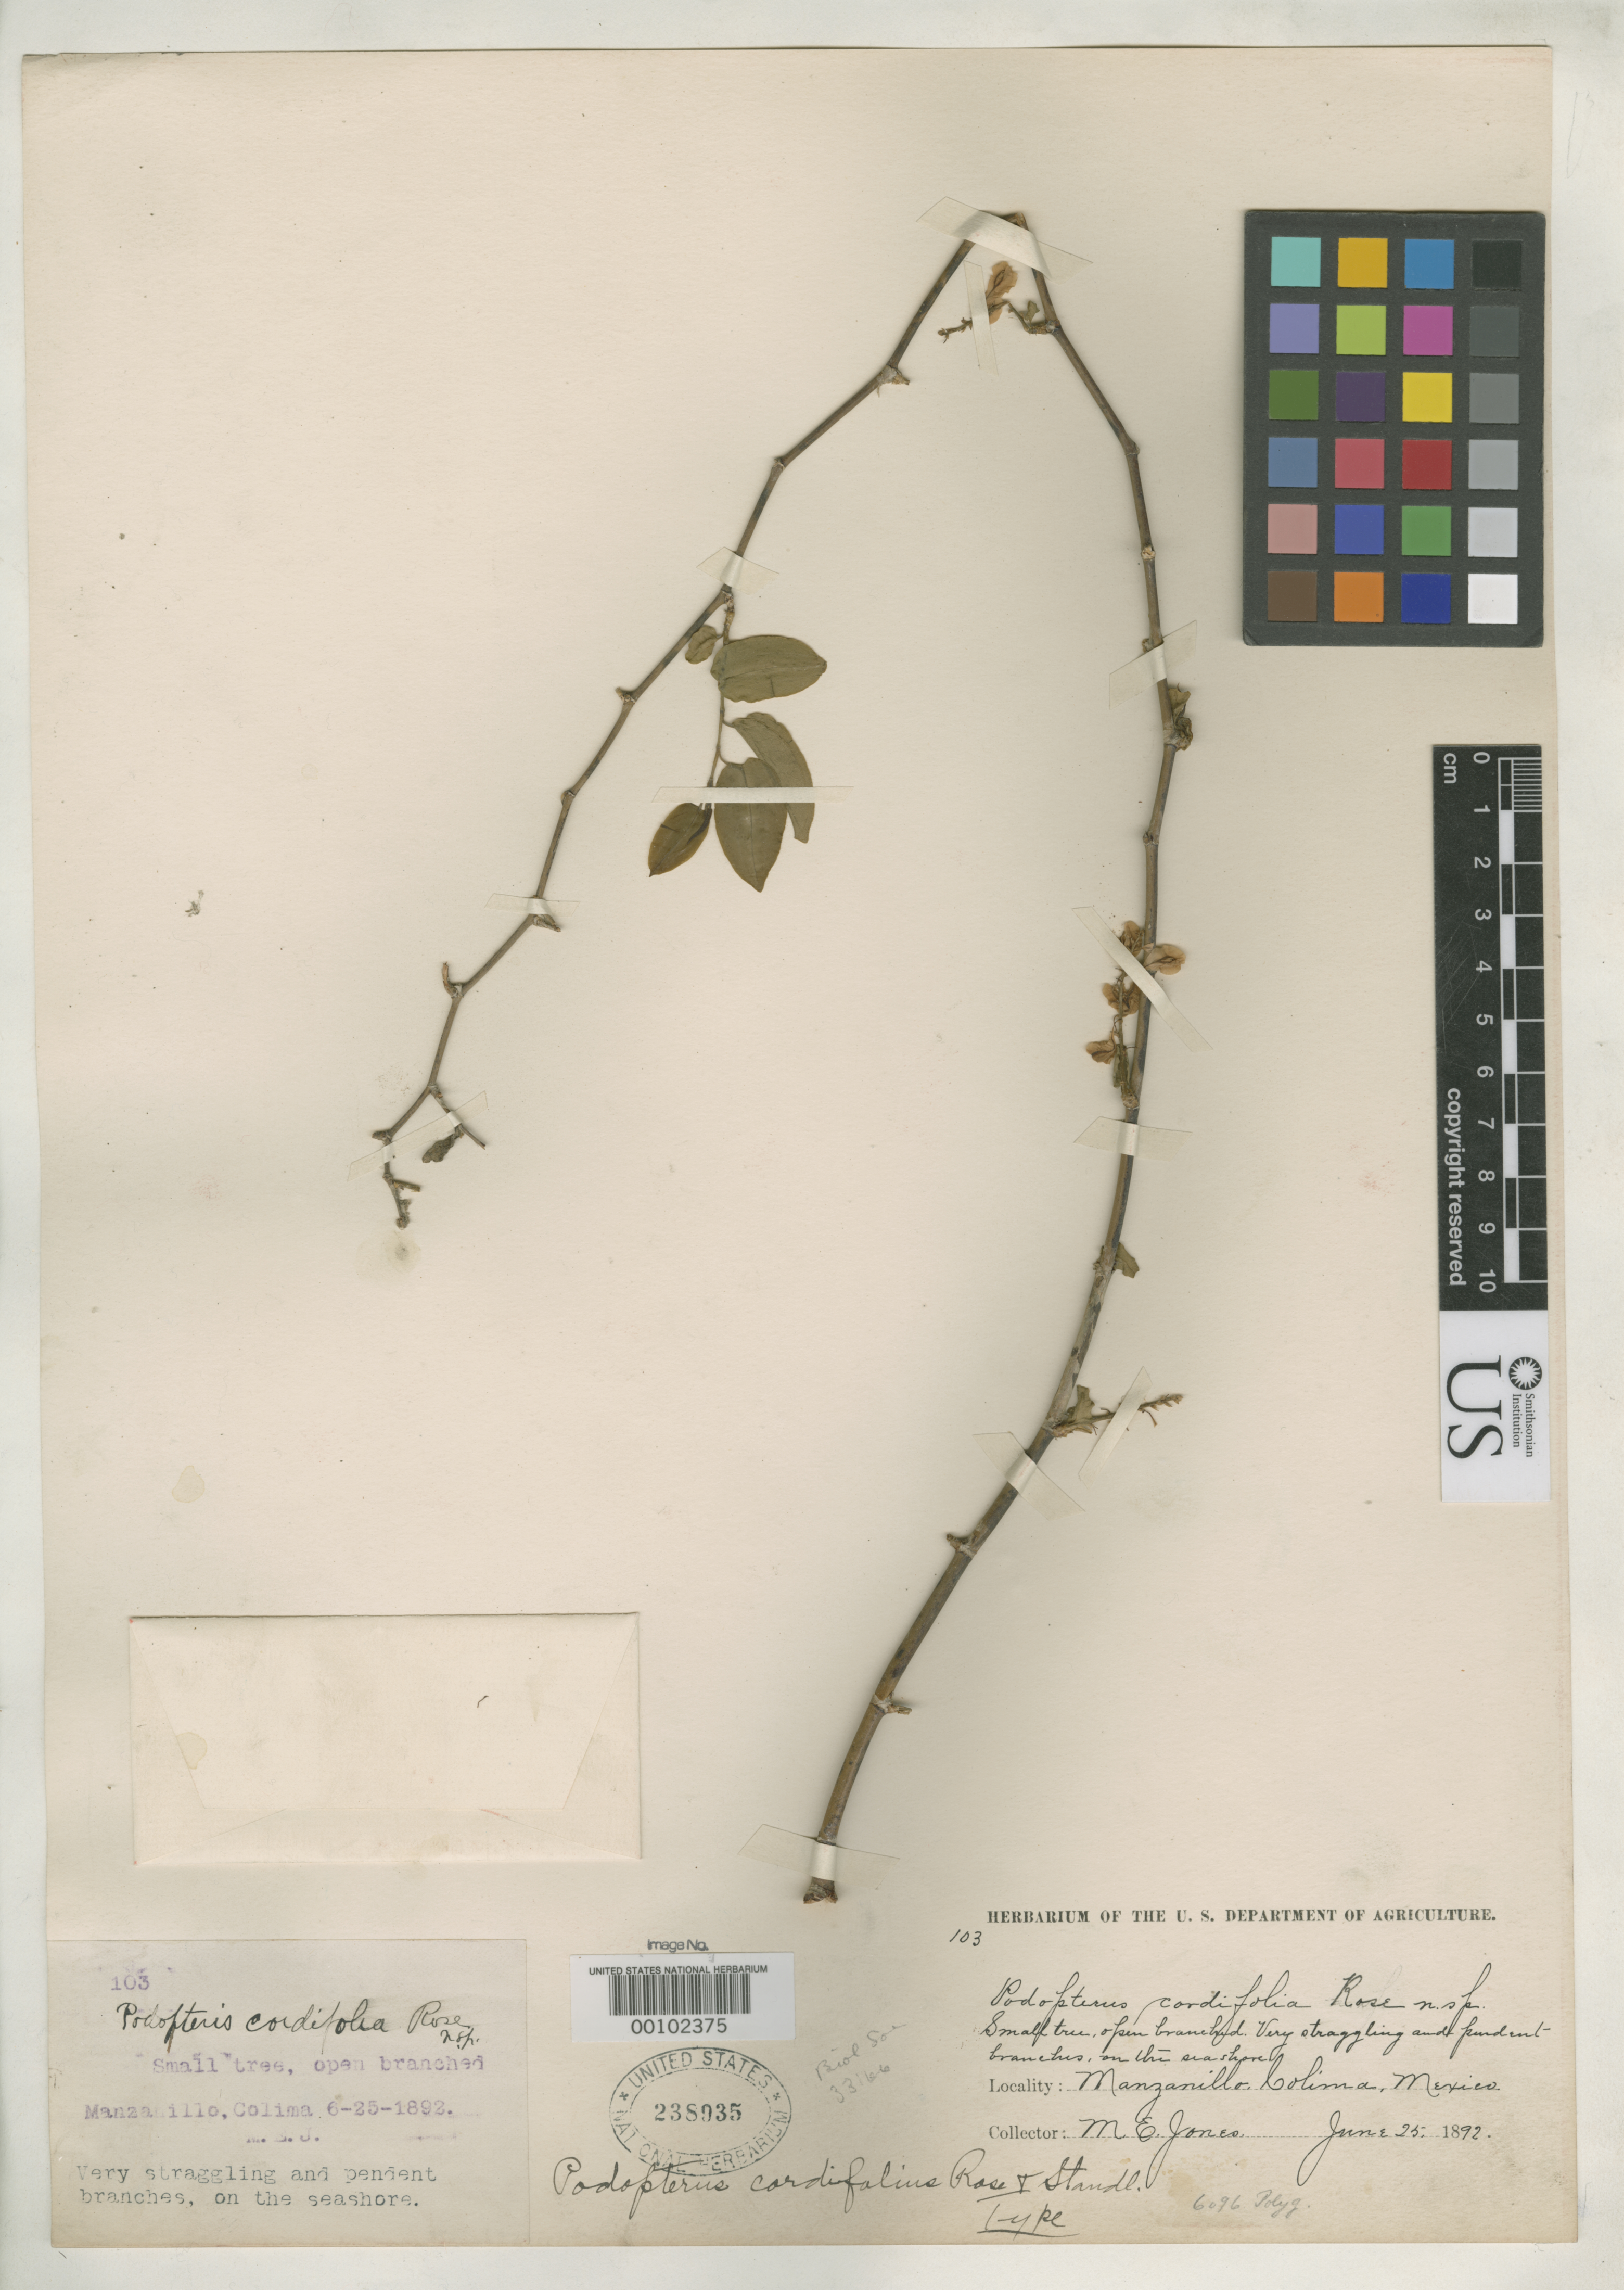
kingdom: Plantae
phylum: Tracheophyta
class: Magnoliopsida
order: Caryophyllales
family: Polygonaceae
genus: Podopterus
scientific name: Podopterus cordifolius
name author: Rose & Standl.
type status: Holotype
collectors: M. E. Jones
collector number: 103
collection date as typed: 25 Jun 1892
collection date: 1892-06-25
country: Mexico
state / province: Colima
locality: Seashore at Manzanillo.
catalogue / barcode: US 238935